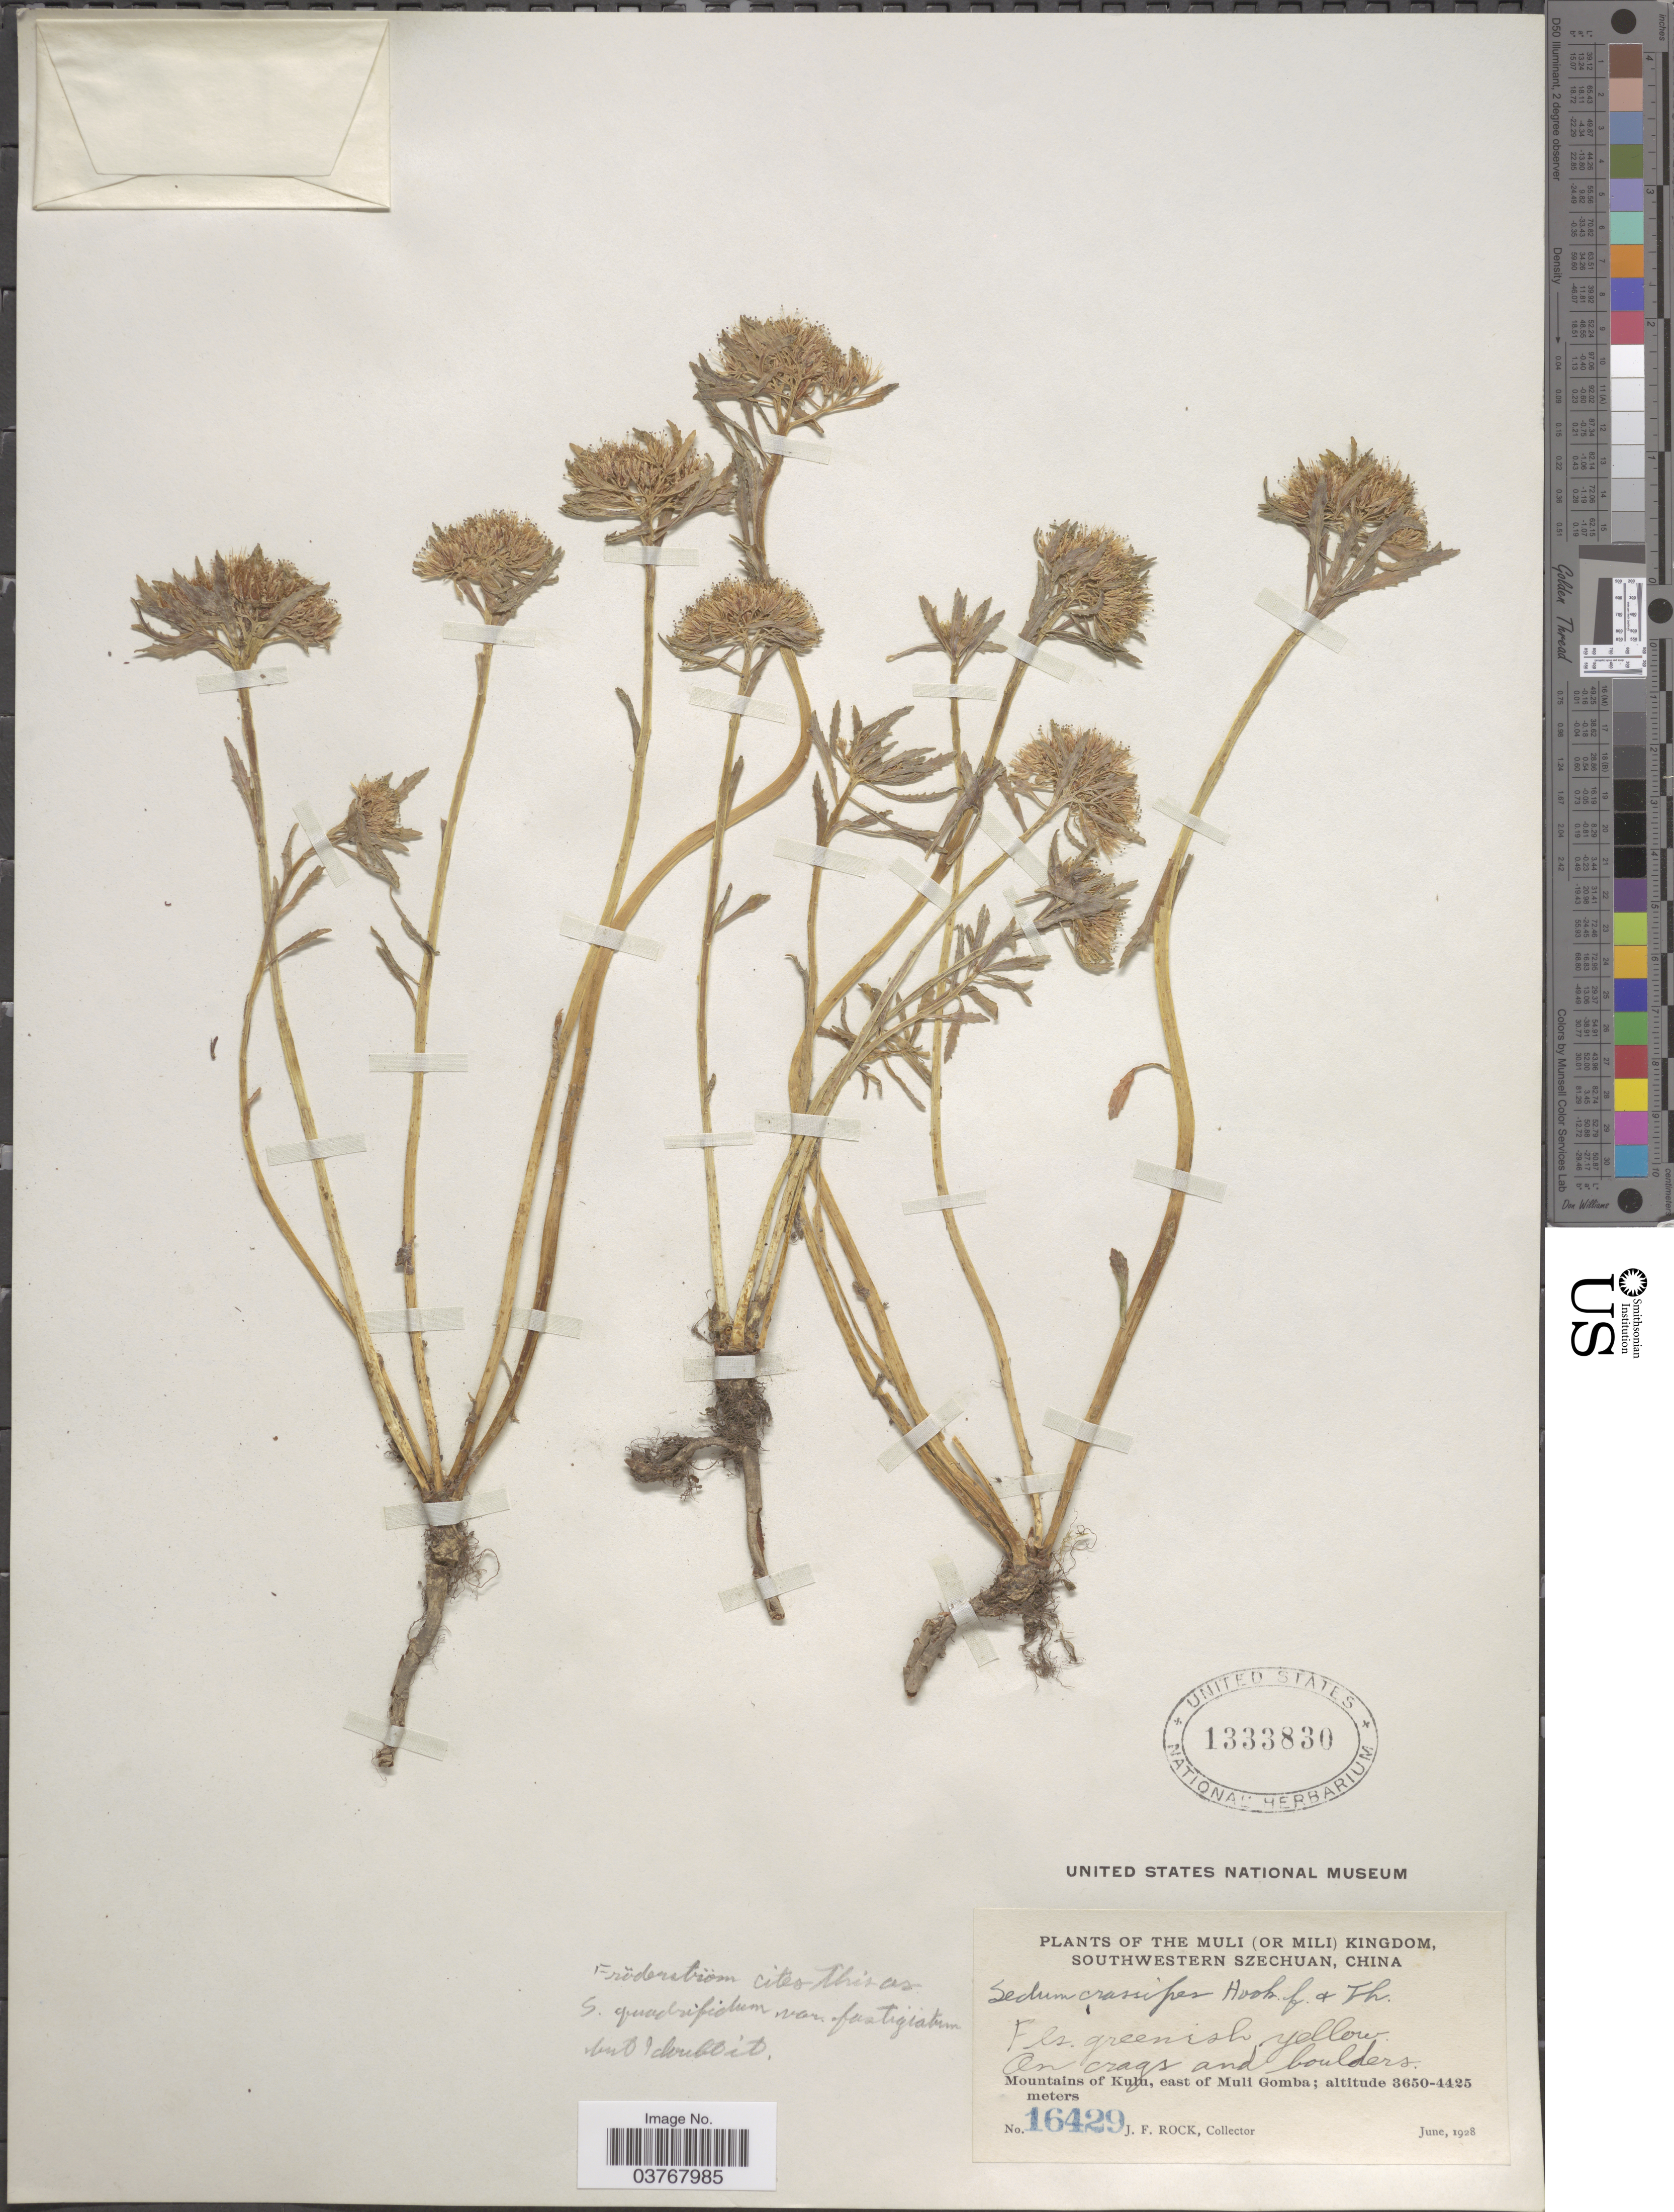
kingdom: Plantae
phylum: Tracheophyta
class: Magnoliopsida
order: Saxifragales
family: Crassulaceae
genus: Rhodiola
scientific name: Rhodiola sp.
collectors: J. Rock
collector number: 16429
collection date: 1928-06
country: China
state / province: Sichuan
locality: The Muli (or Mili) Kingdom, Southwestern Szechuan. Mountains of Kulu, east of Muli Gomba.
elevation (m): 3650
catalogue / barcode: US 1333830